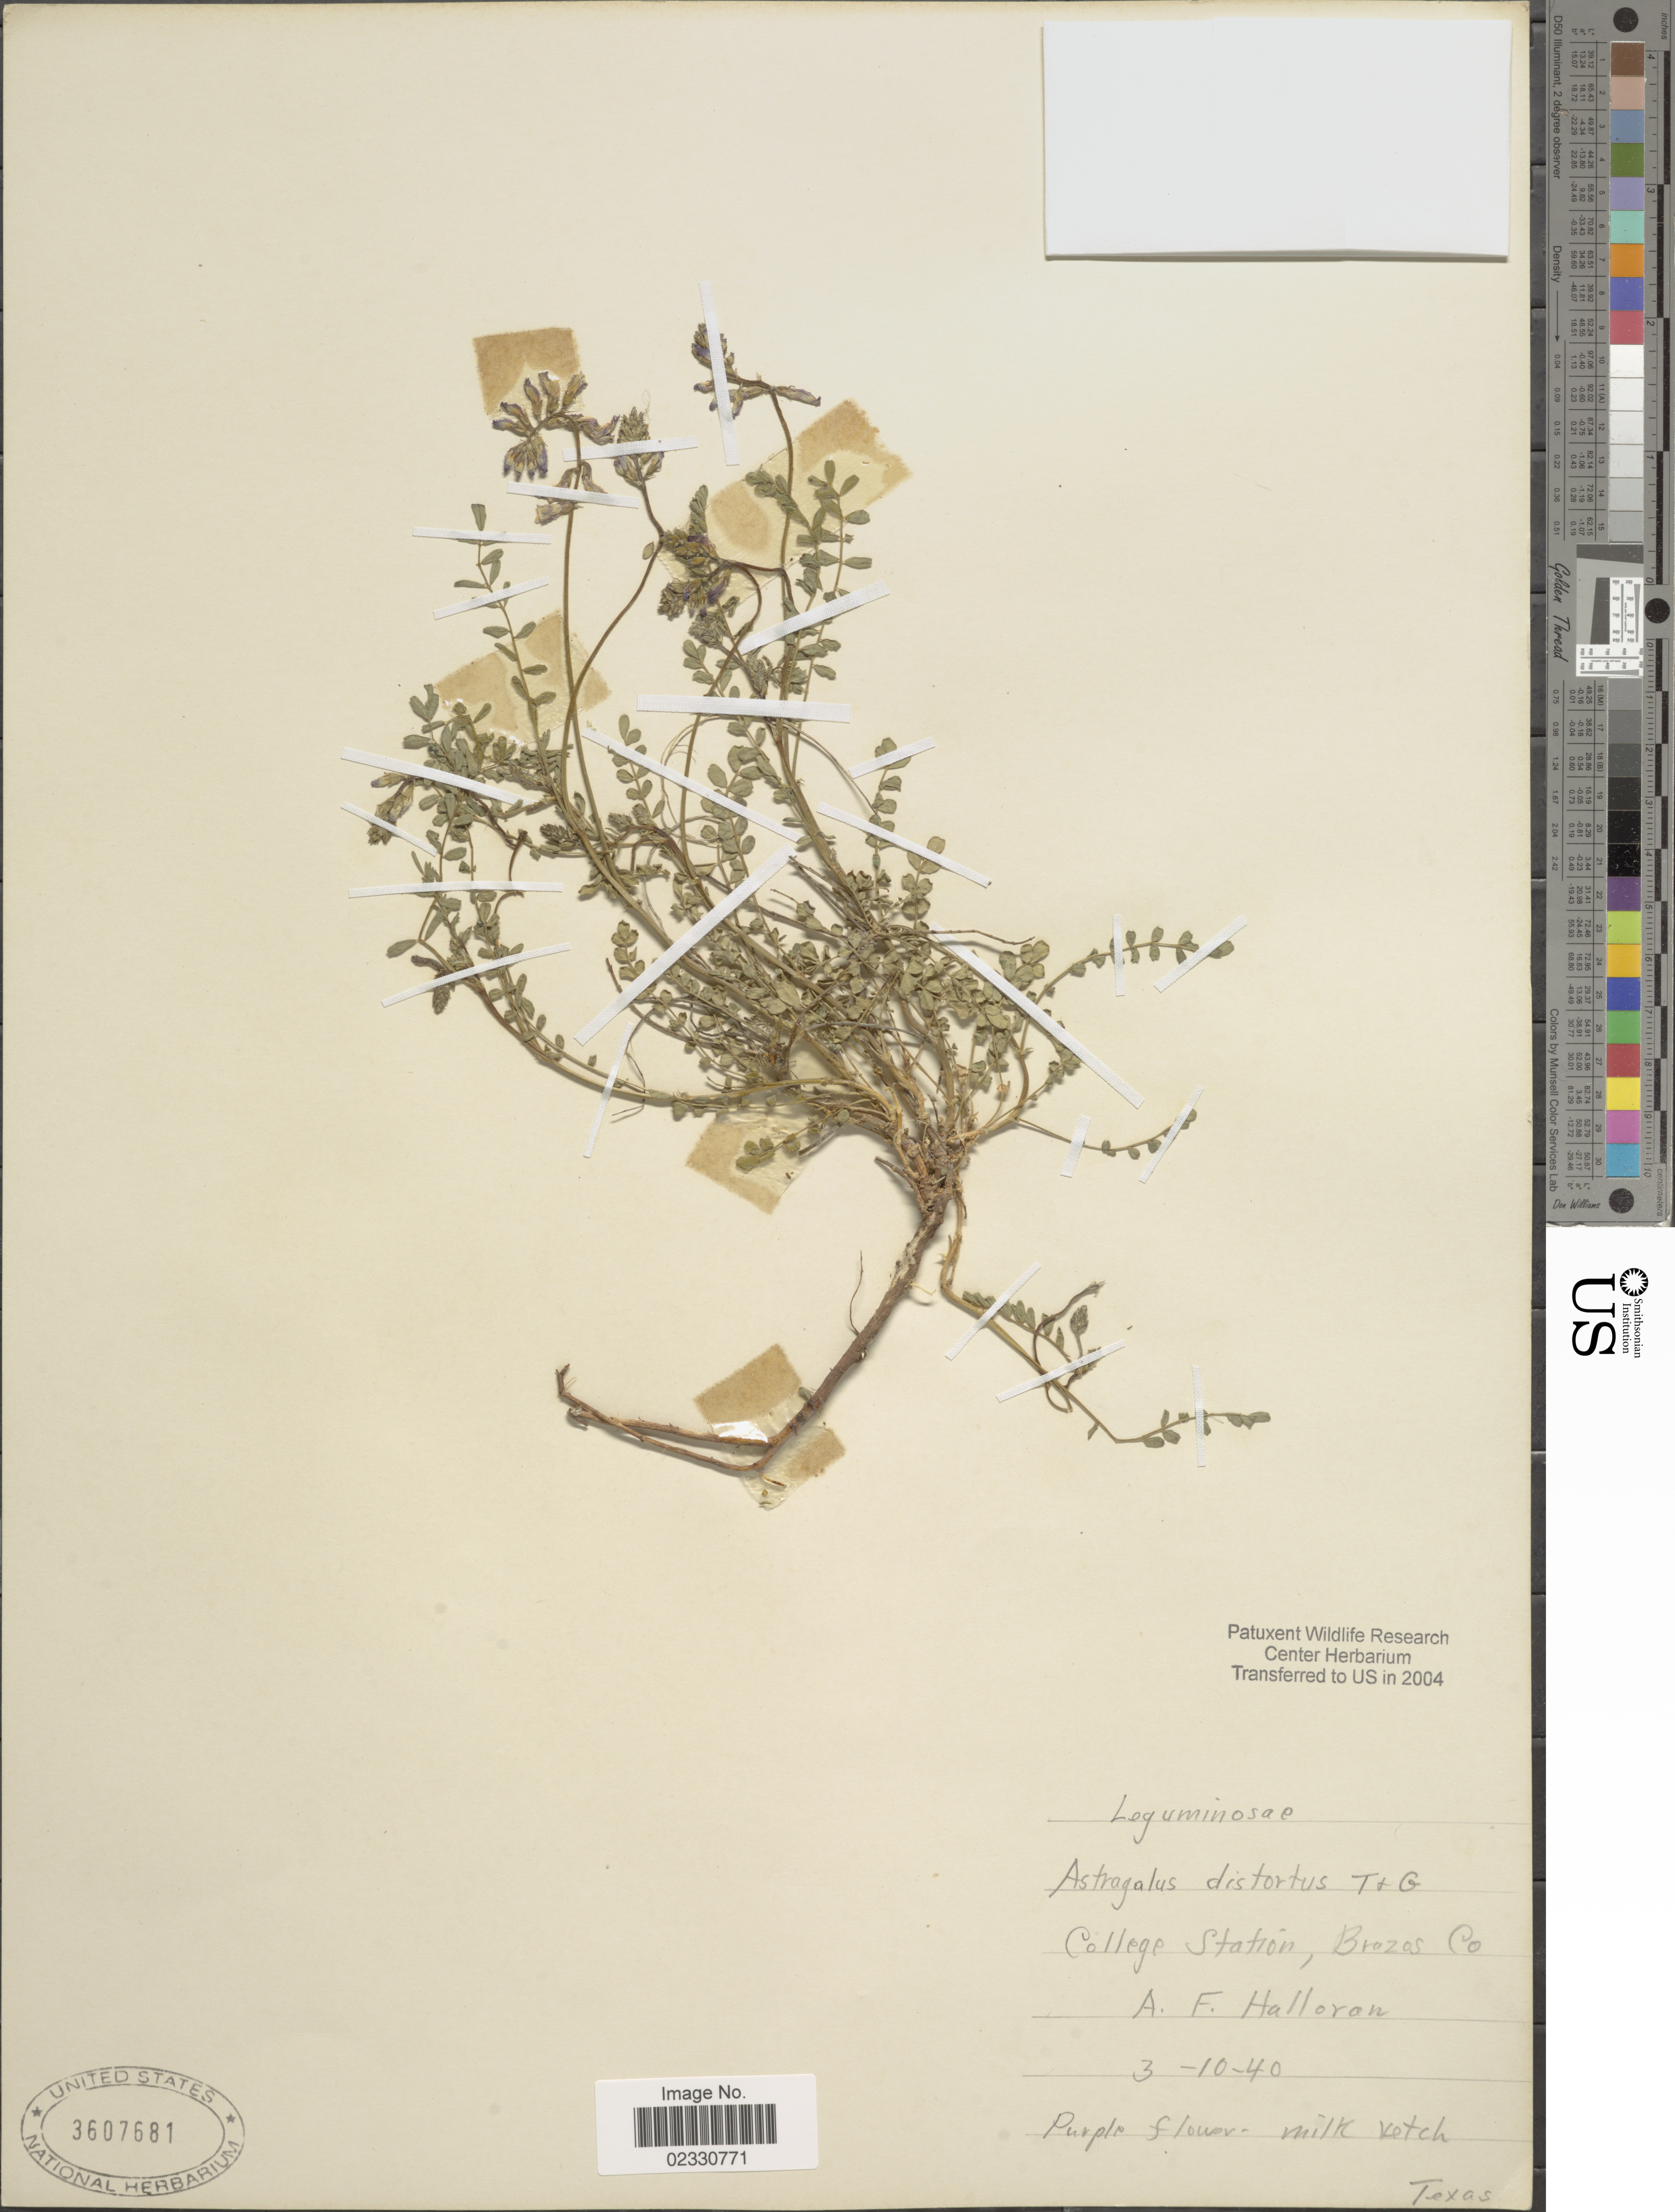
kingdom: Plantae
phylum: Tracheophyta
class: Magnoliopsida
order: Fabales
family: Fabaceae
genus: Astragalus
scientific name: Astragalus distortus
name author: Torr. & A. Gray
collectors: A. Halloran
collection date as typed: Transcribed d/m/y: 10/3/40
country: United States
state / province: Texas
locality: College Station, Brazos Co.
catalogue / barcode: US 3607681